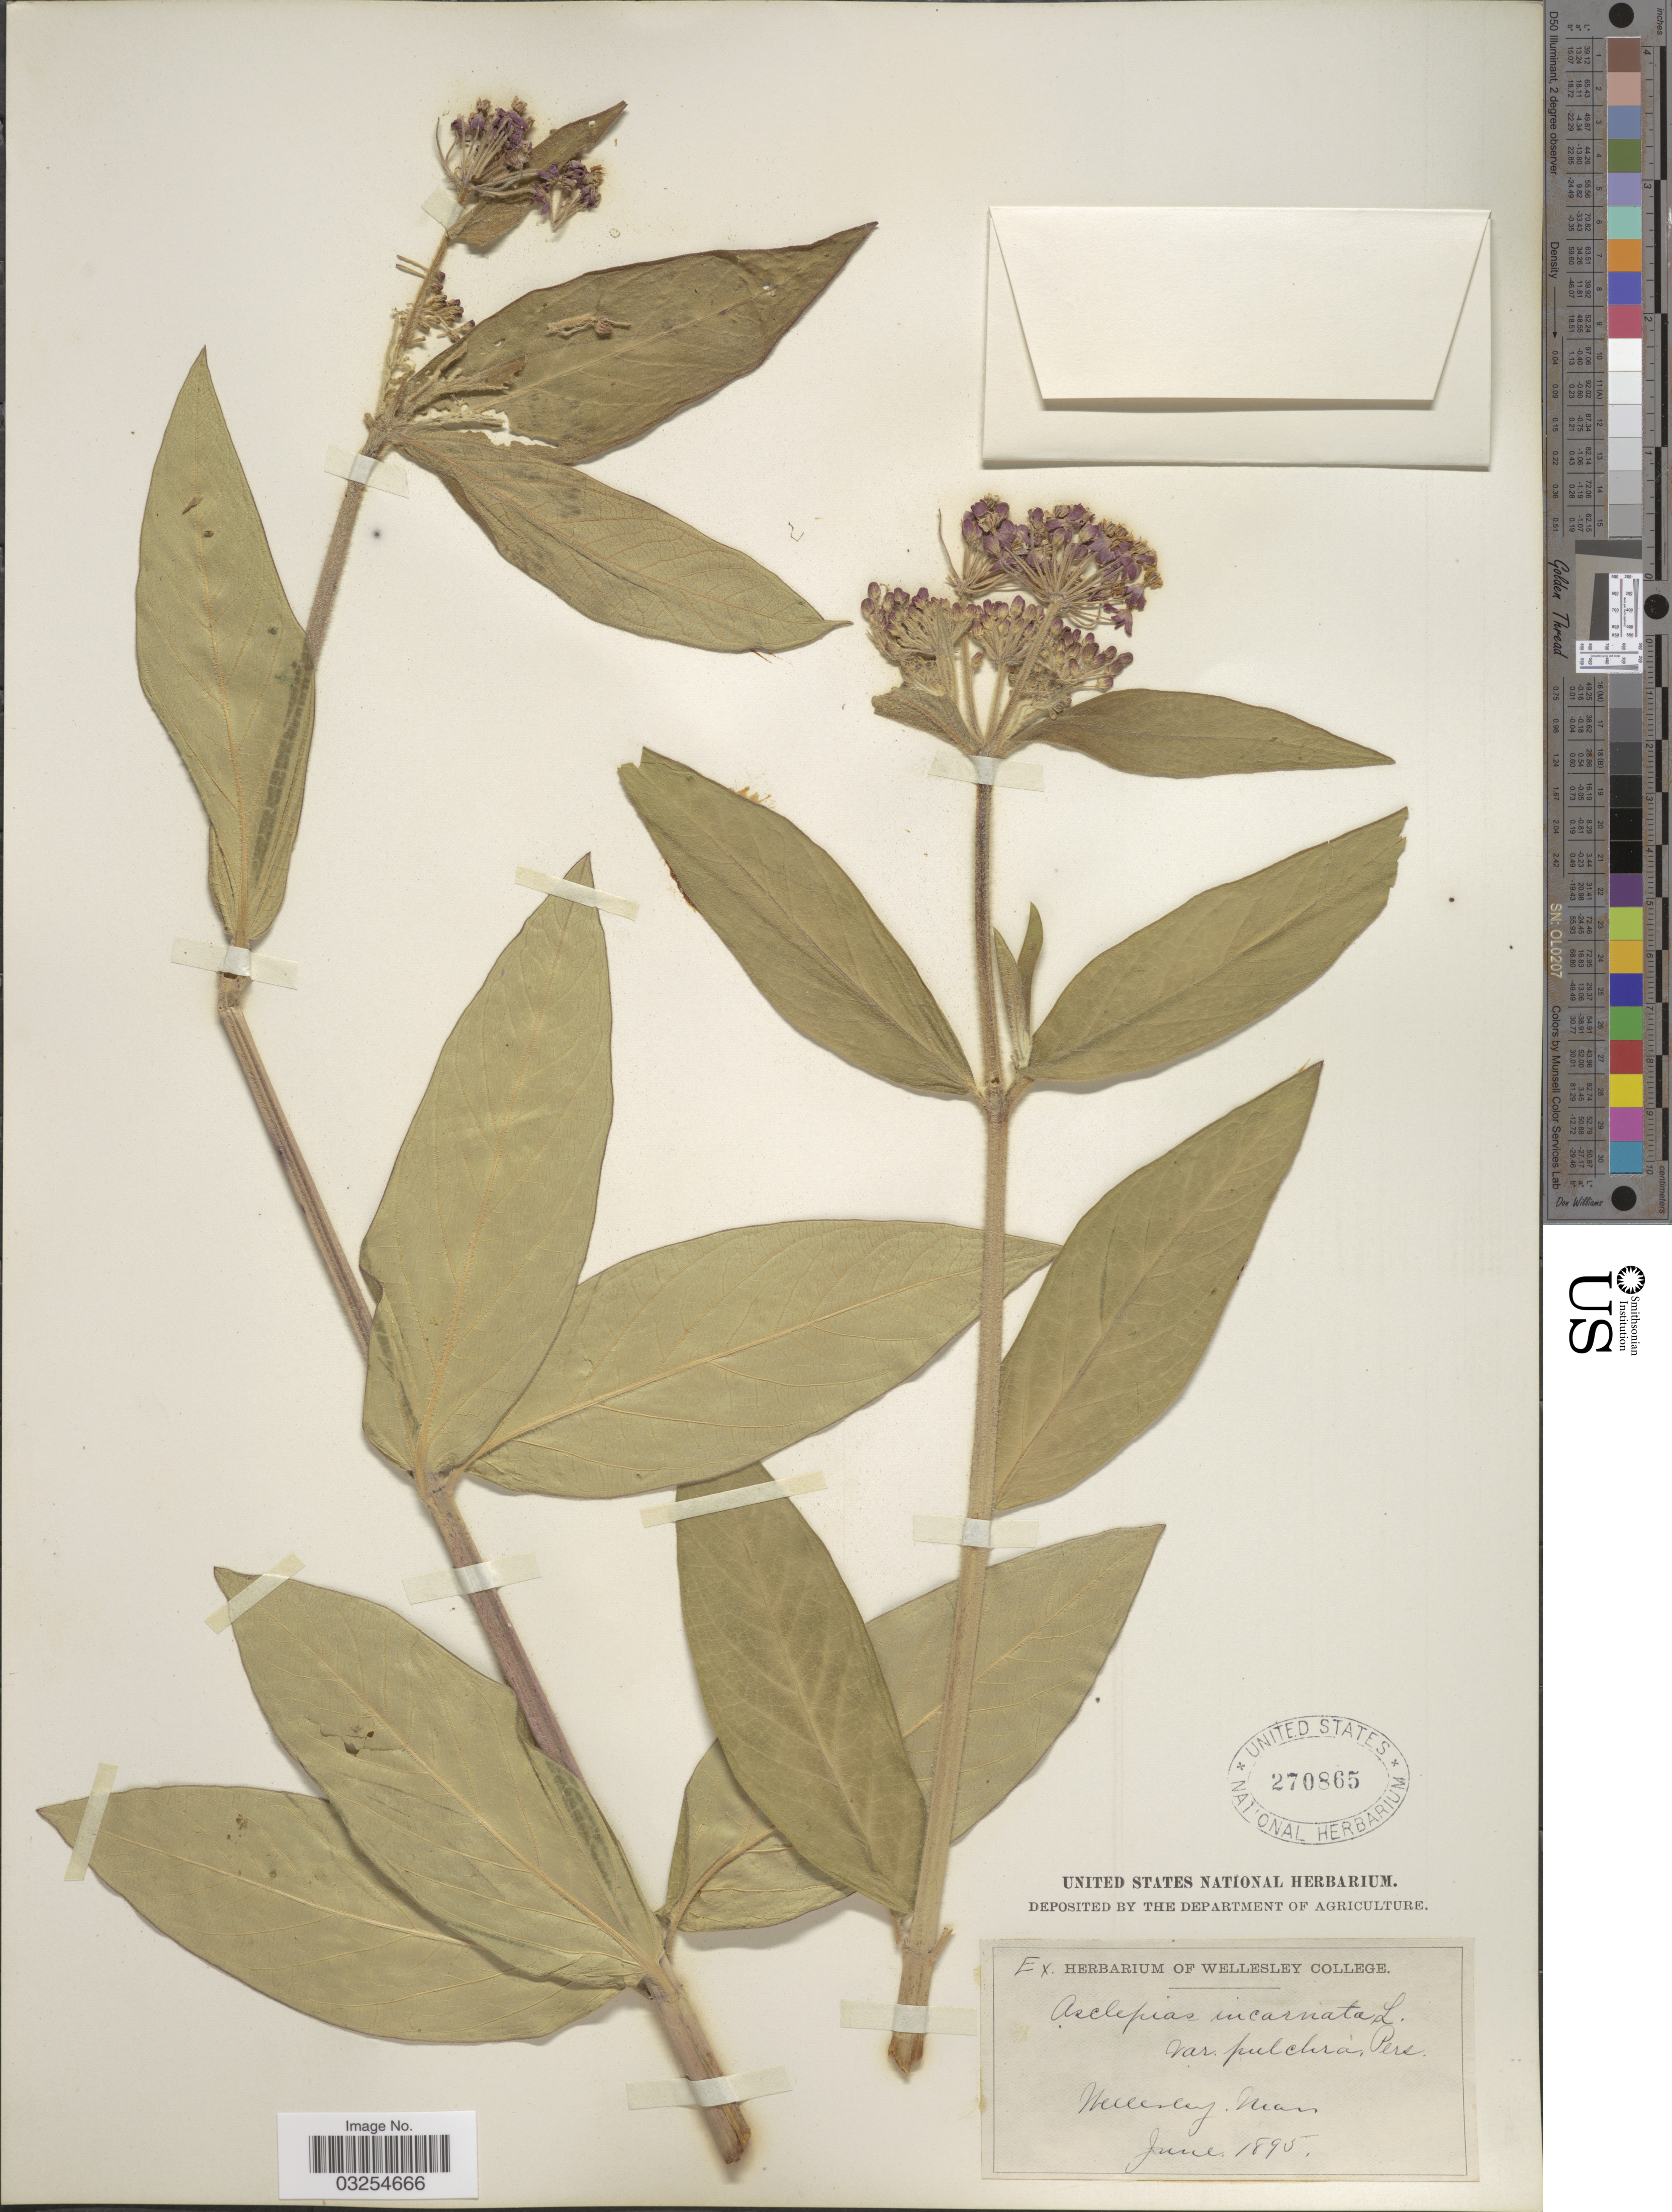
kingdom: Plantae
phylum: Tracheophyta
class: Magnoliopsida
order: Gentianales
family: Apocynaceae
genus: Asclepias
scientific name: Asclepias incarnata subsp. pulchra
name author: (Ehrh. ex Willd.) Woodson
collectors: ex herb. Wellesley College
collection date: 1895-06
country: United States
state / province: Massachusetts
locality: Wellesley.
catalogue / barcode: US 270865